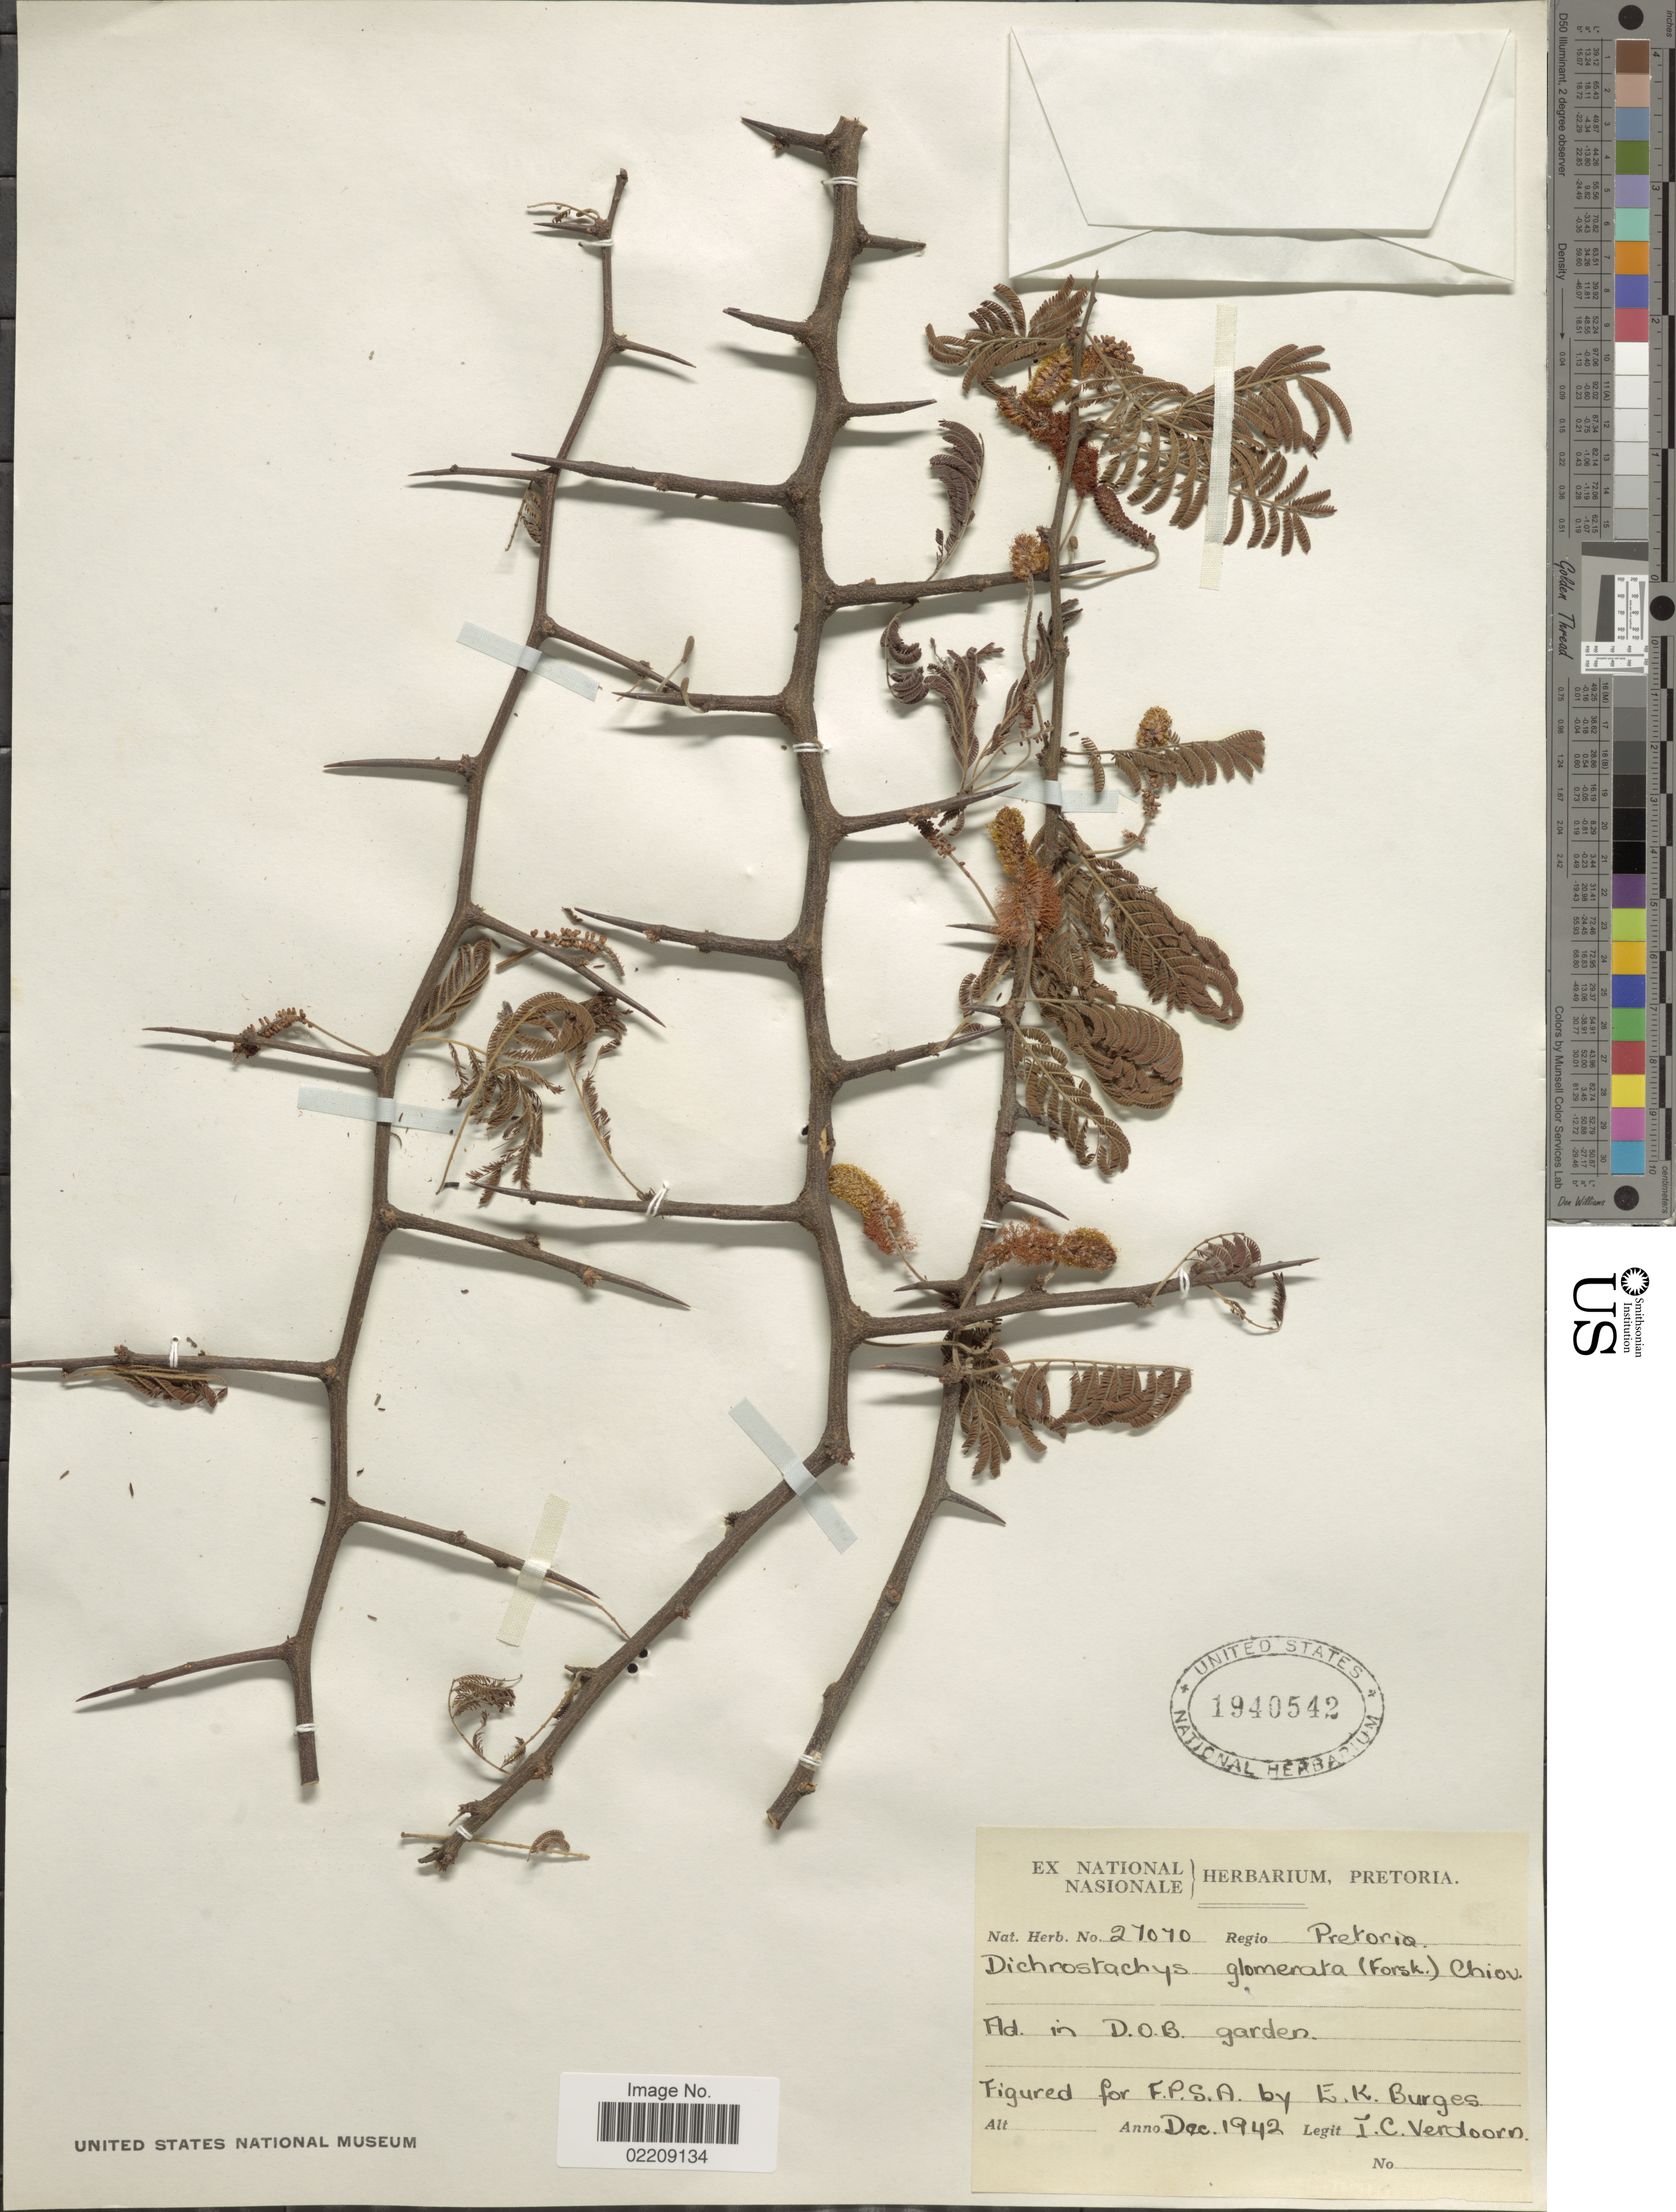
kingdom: Plantae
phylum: Tracheophyta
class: Magnoliopsida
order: Fabales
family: Fabaceae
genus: Dichrostachys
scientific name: Dichrostachys glomerata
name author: (Forssk.) Chiov.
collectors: I. Verdoorn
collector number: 27070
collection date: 1942-12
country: South Africa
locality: Regio Pretoria, Ad in D.O.B. garden, Figured for F.P.S.A. by E.K. Burges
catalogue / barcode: US 1940542